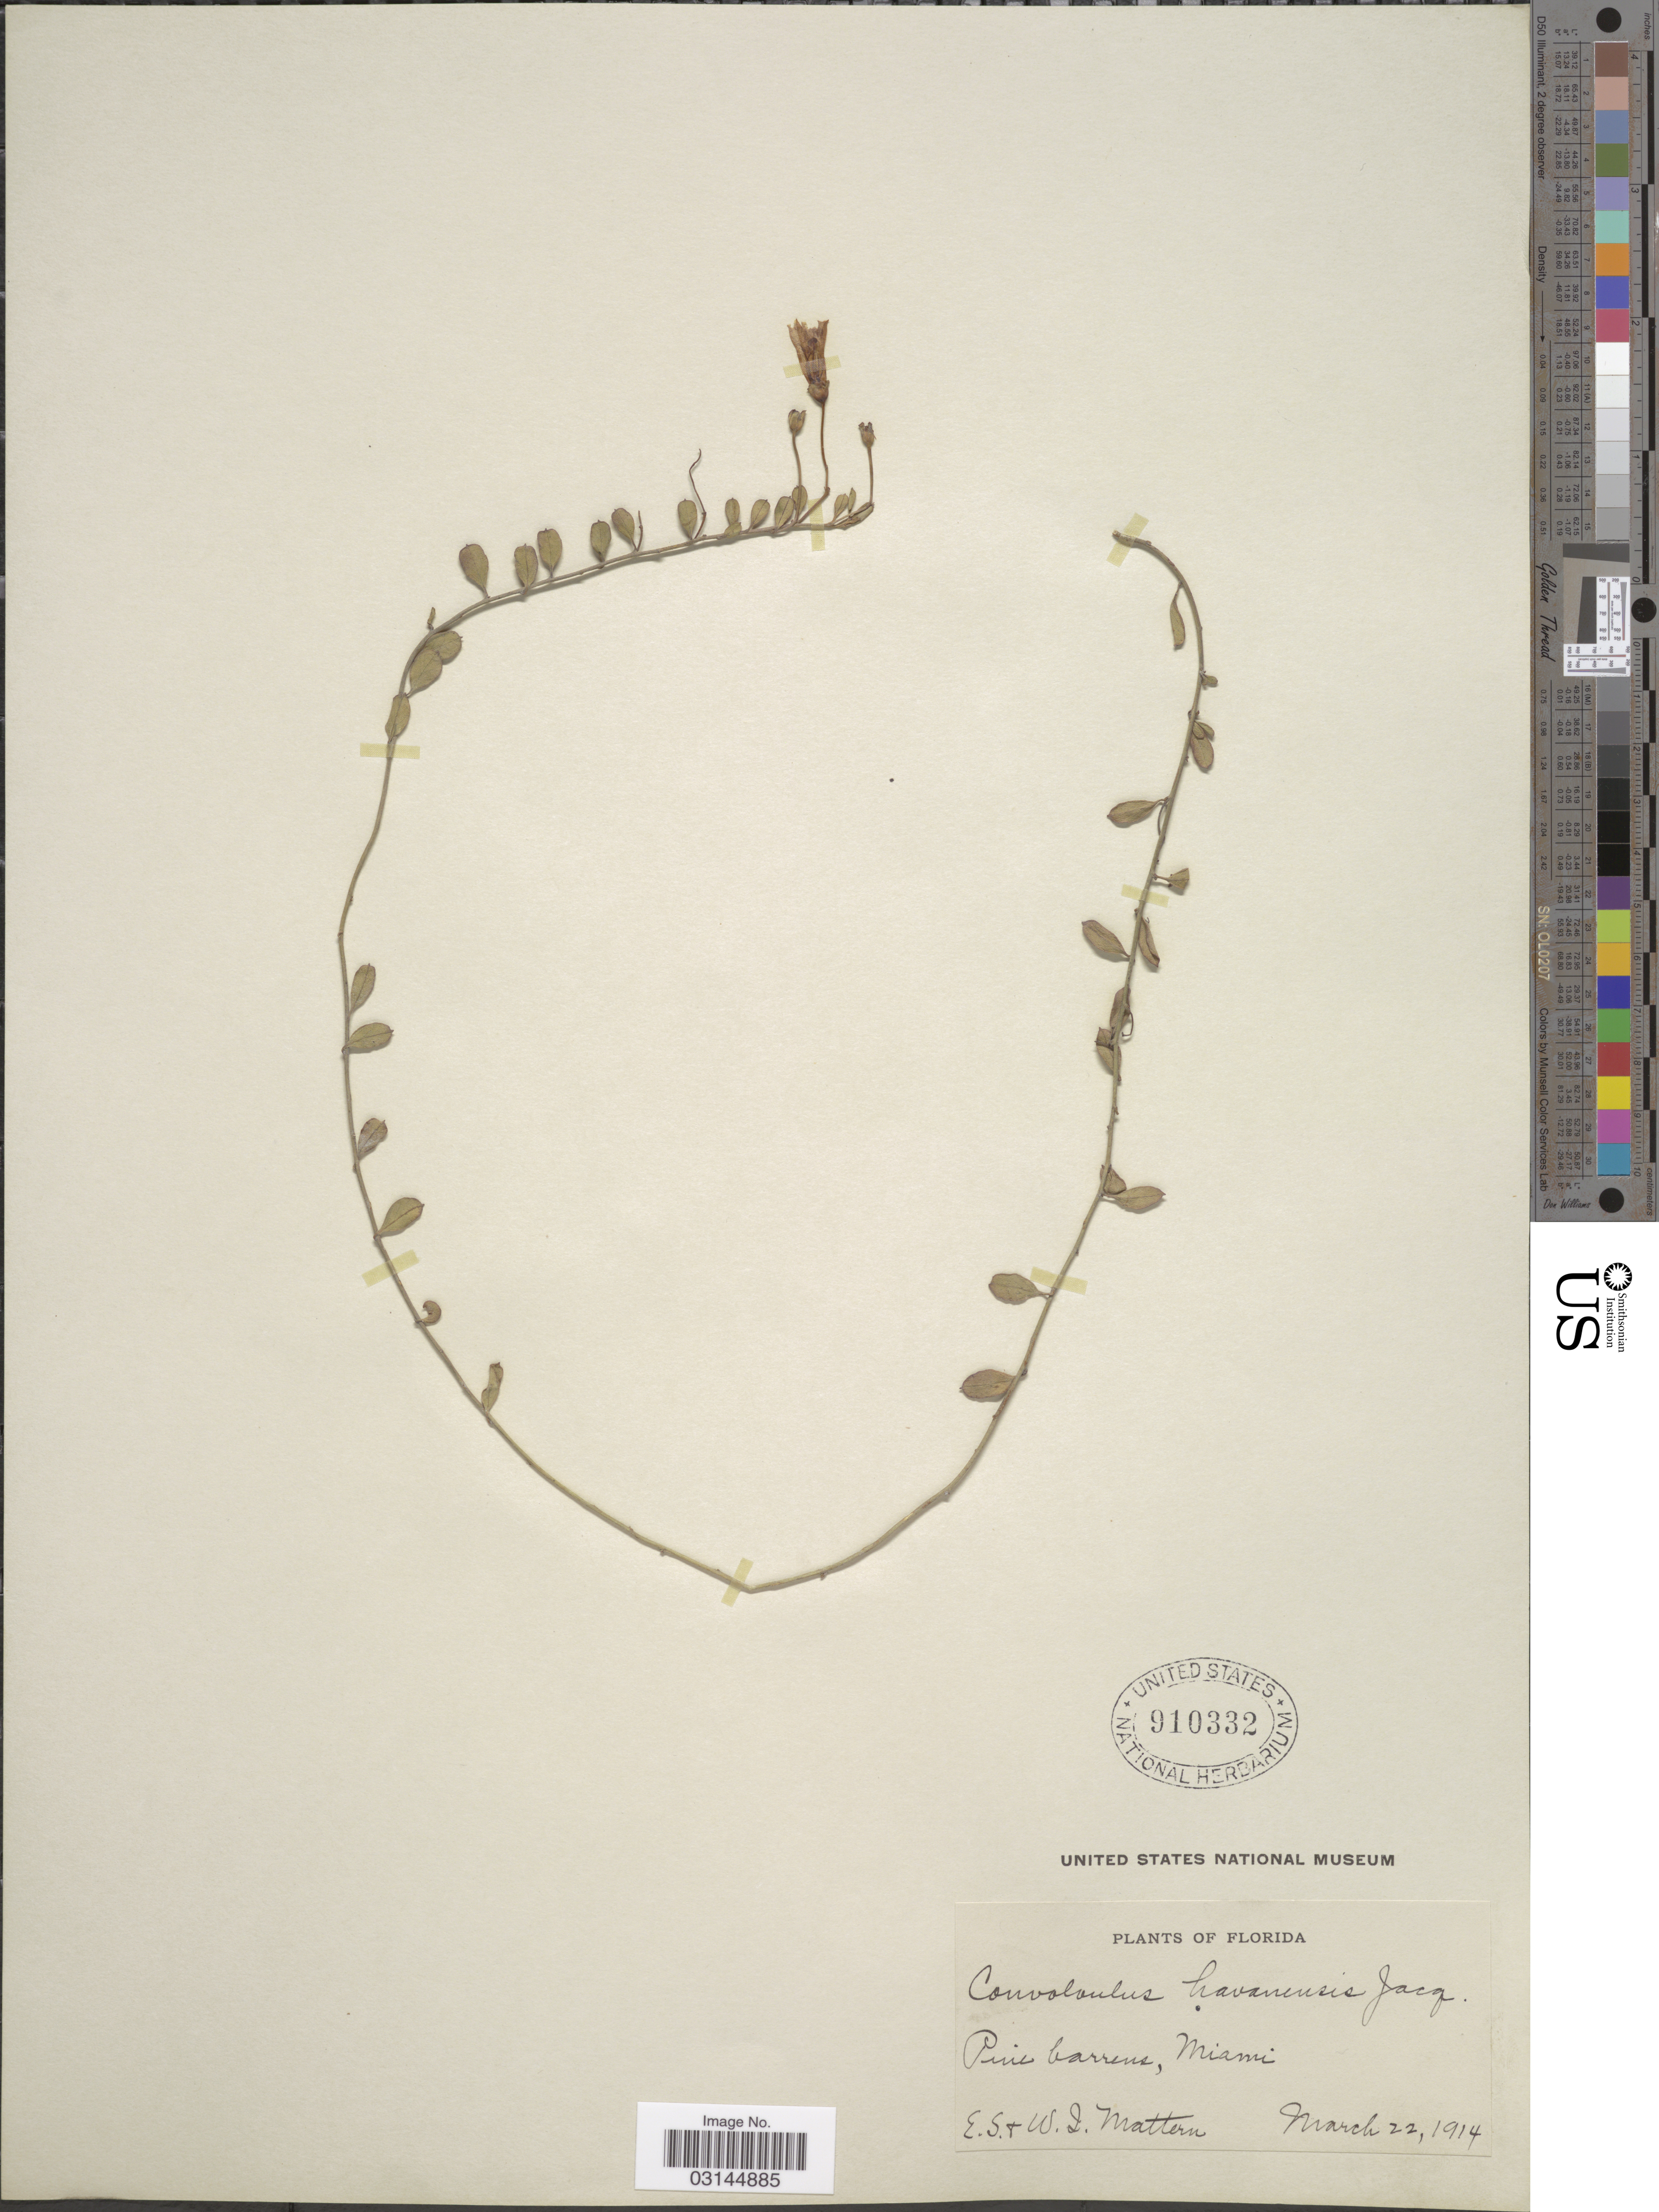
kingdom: Plantae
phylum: Tracheophyta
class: Magnoliopsida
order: Solanales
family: Convolvulaceae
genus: Convolvulus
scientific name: Convolvulus havanensis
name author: Jacq.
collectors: E. Mattern & W. Mattern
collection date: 1914-03-22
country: United States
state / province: Florida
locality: Miami.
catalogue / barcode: US 910332